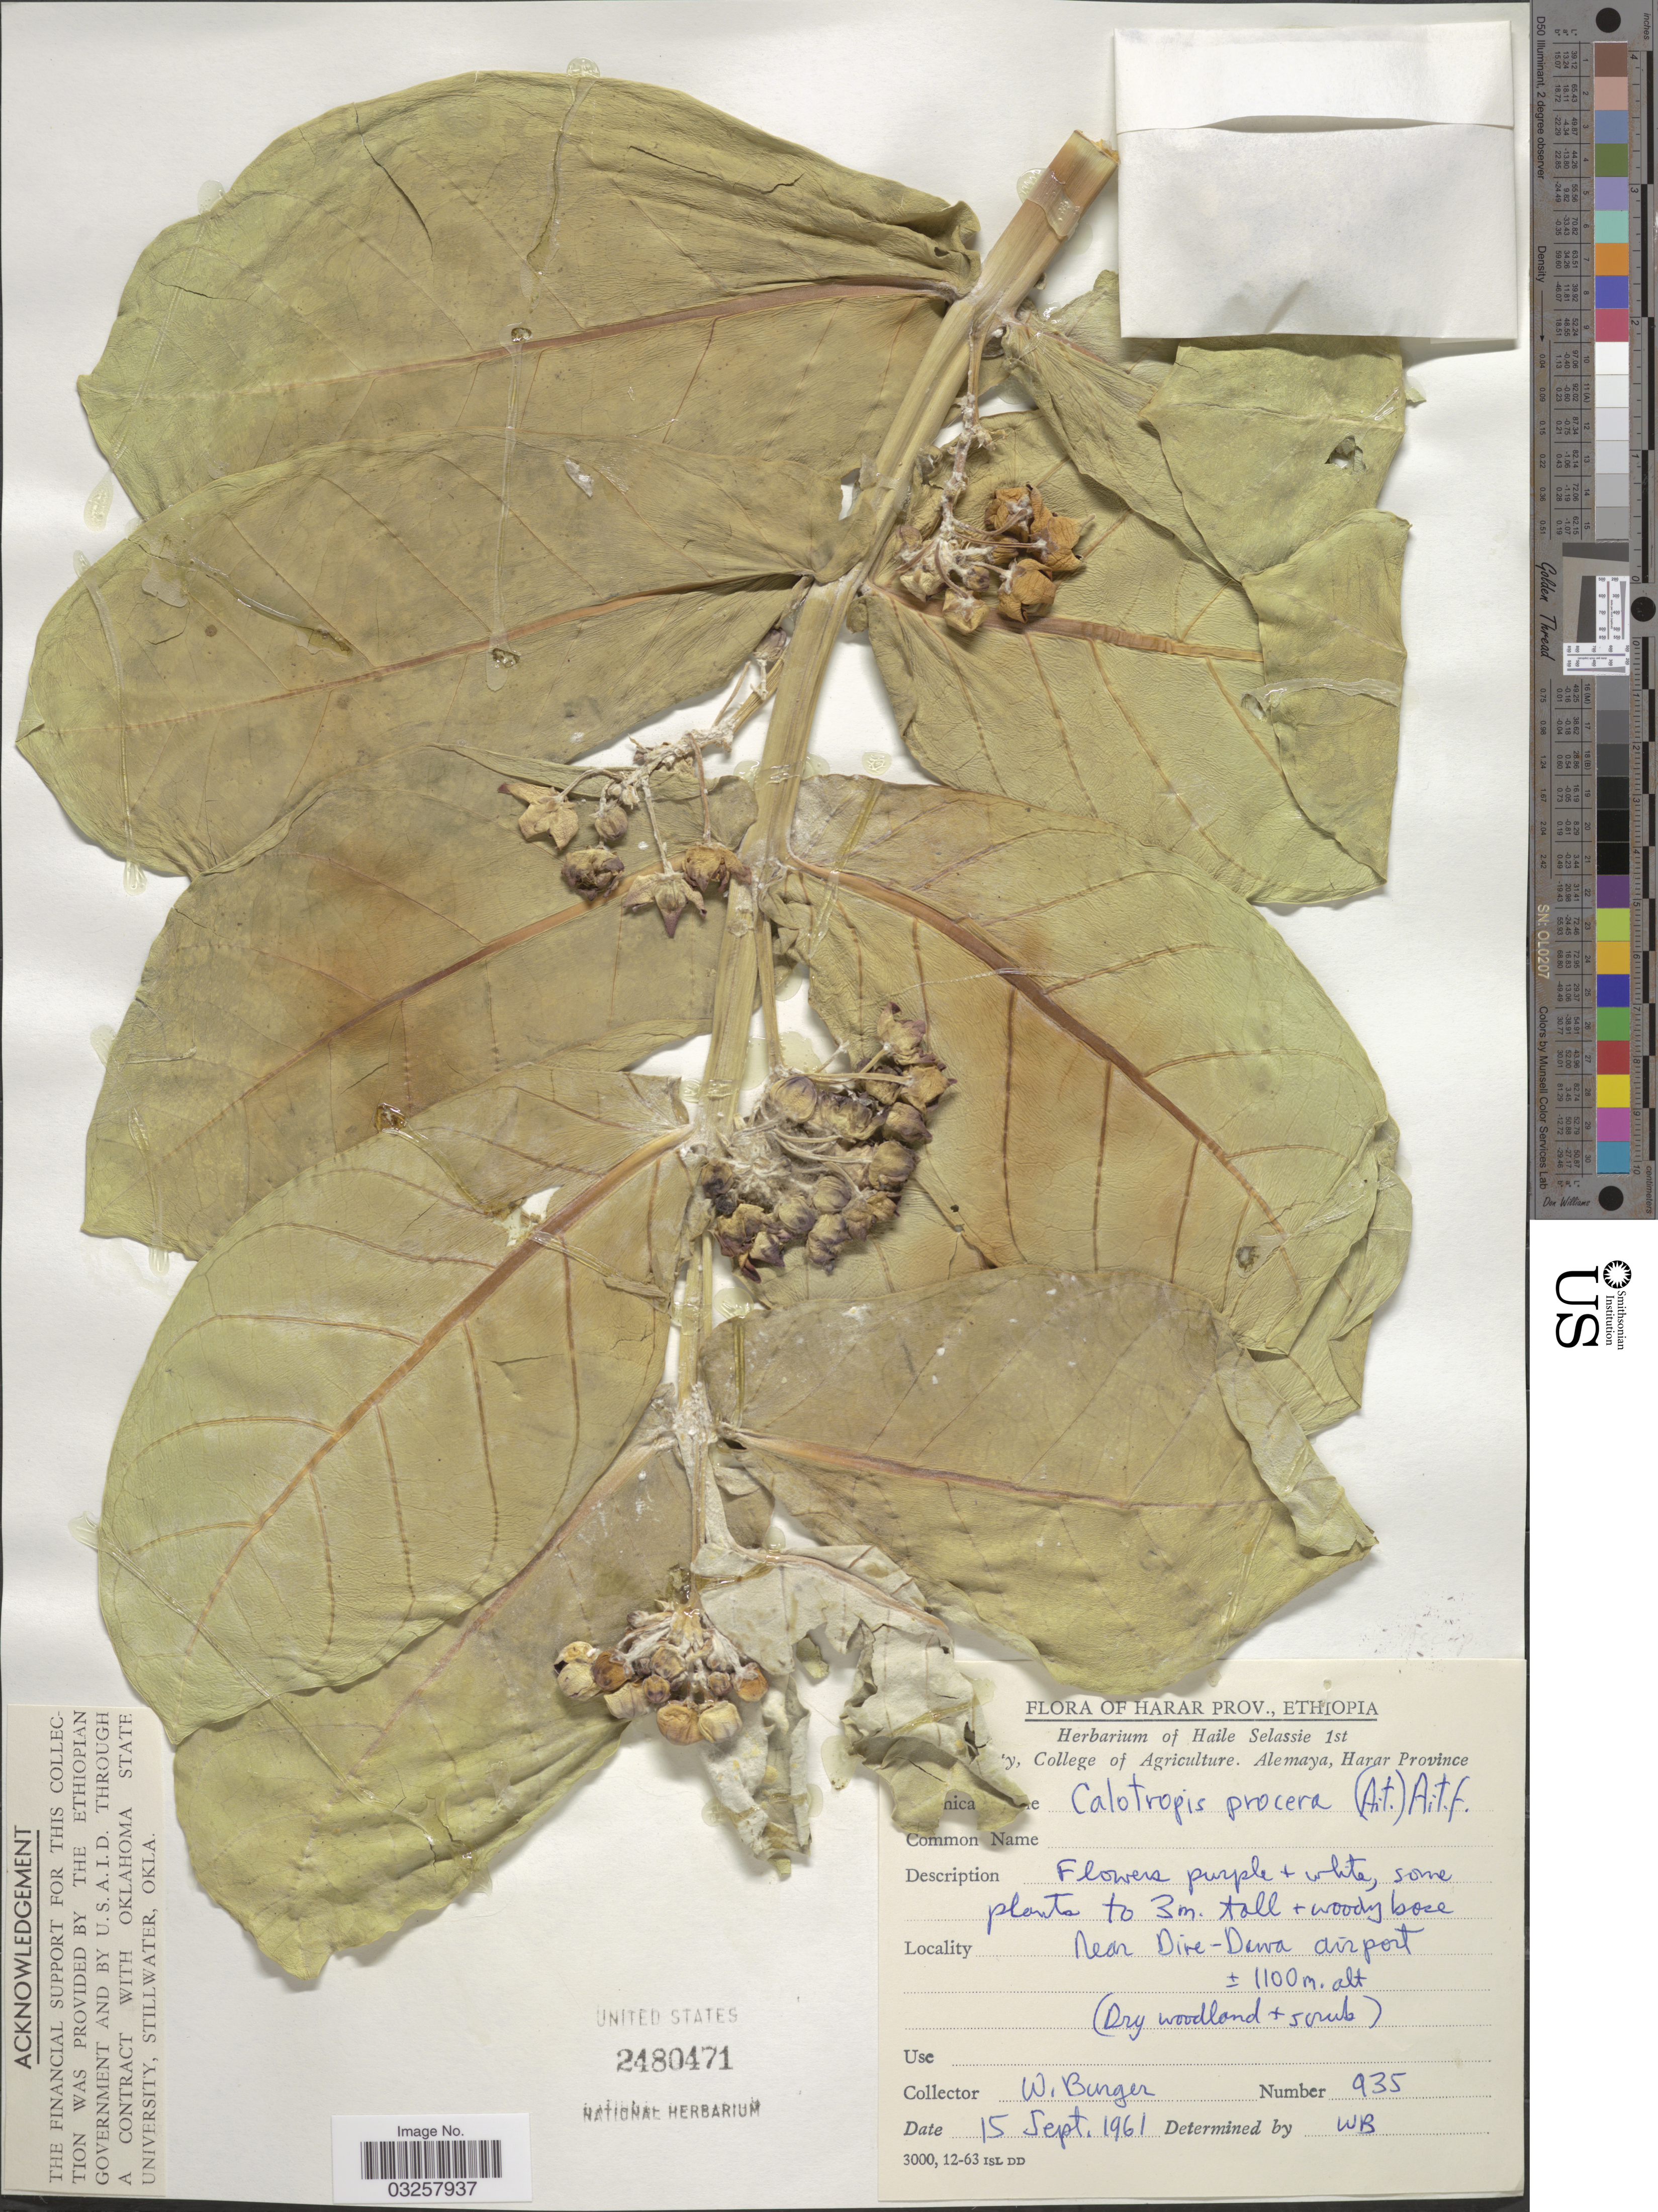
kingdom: Plantae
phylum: Tracheophyta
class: Magnoliopsida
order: Gentianales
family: Apocynaceae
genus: Calotropis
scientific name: Calotropis procera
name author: (Aiton) W.T. Aiton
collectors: W. Burger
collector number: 935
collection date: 1961-09-15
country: Ethiopia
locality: Harar Prov. Near Dire-Dawa airport.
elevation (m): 1100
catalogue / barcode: US 2480471